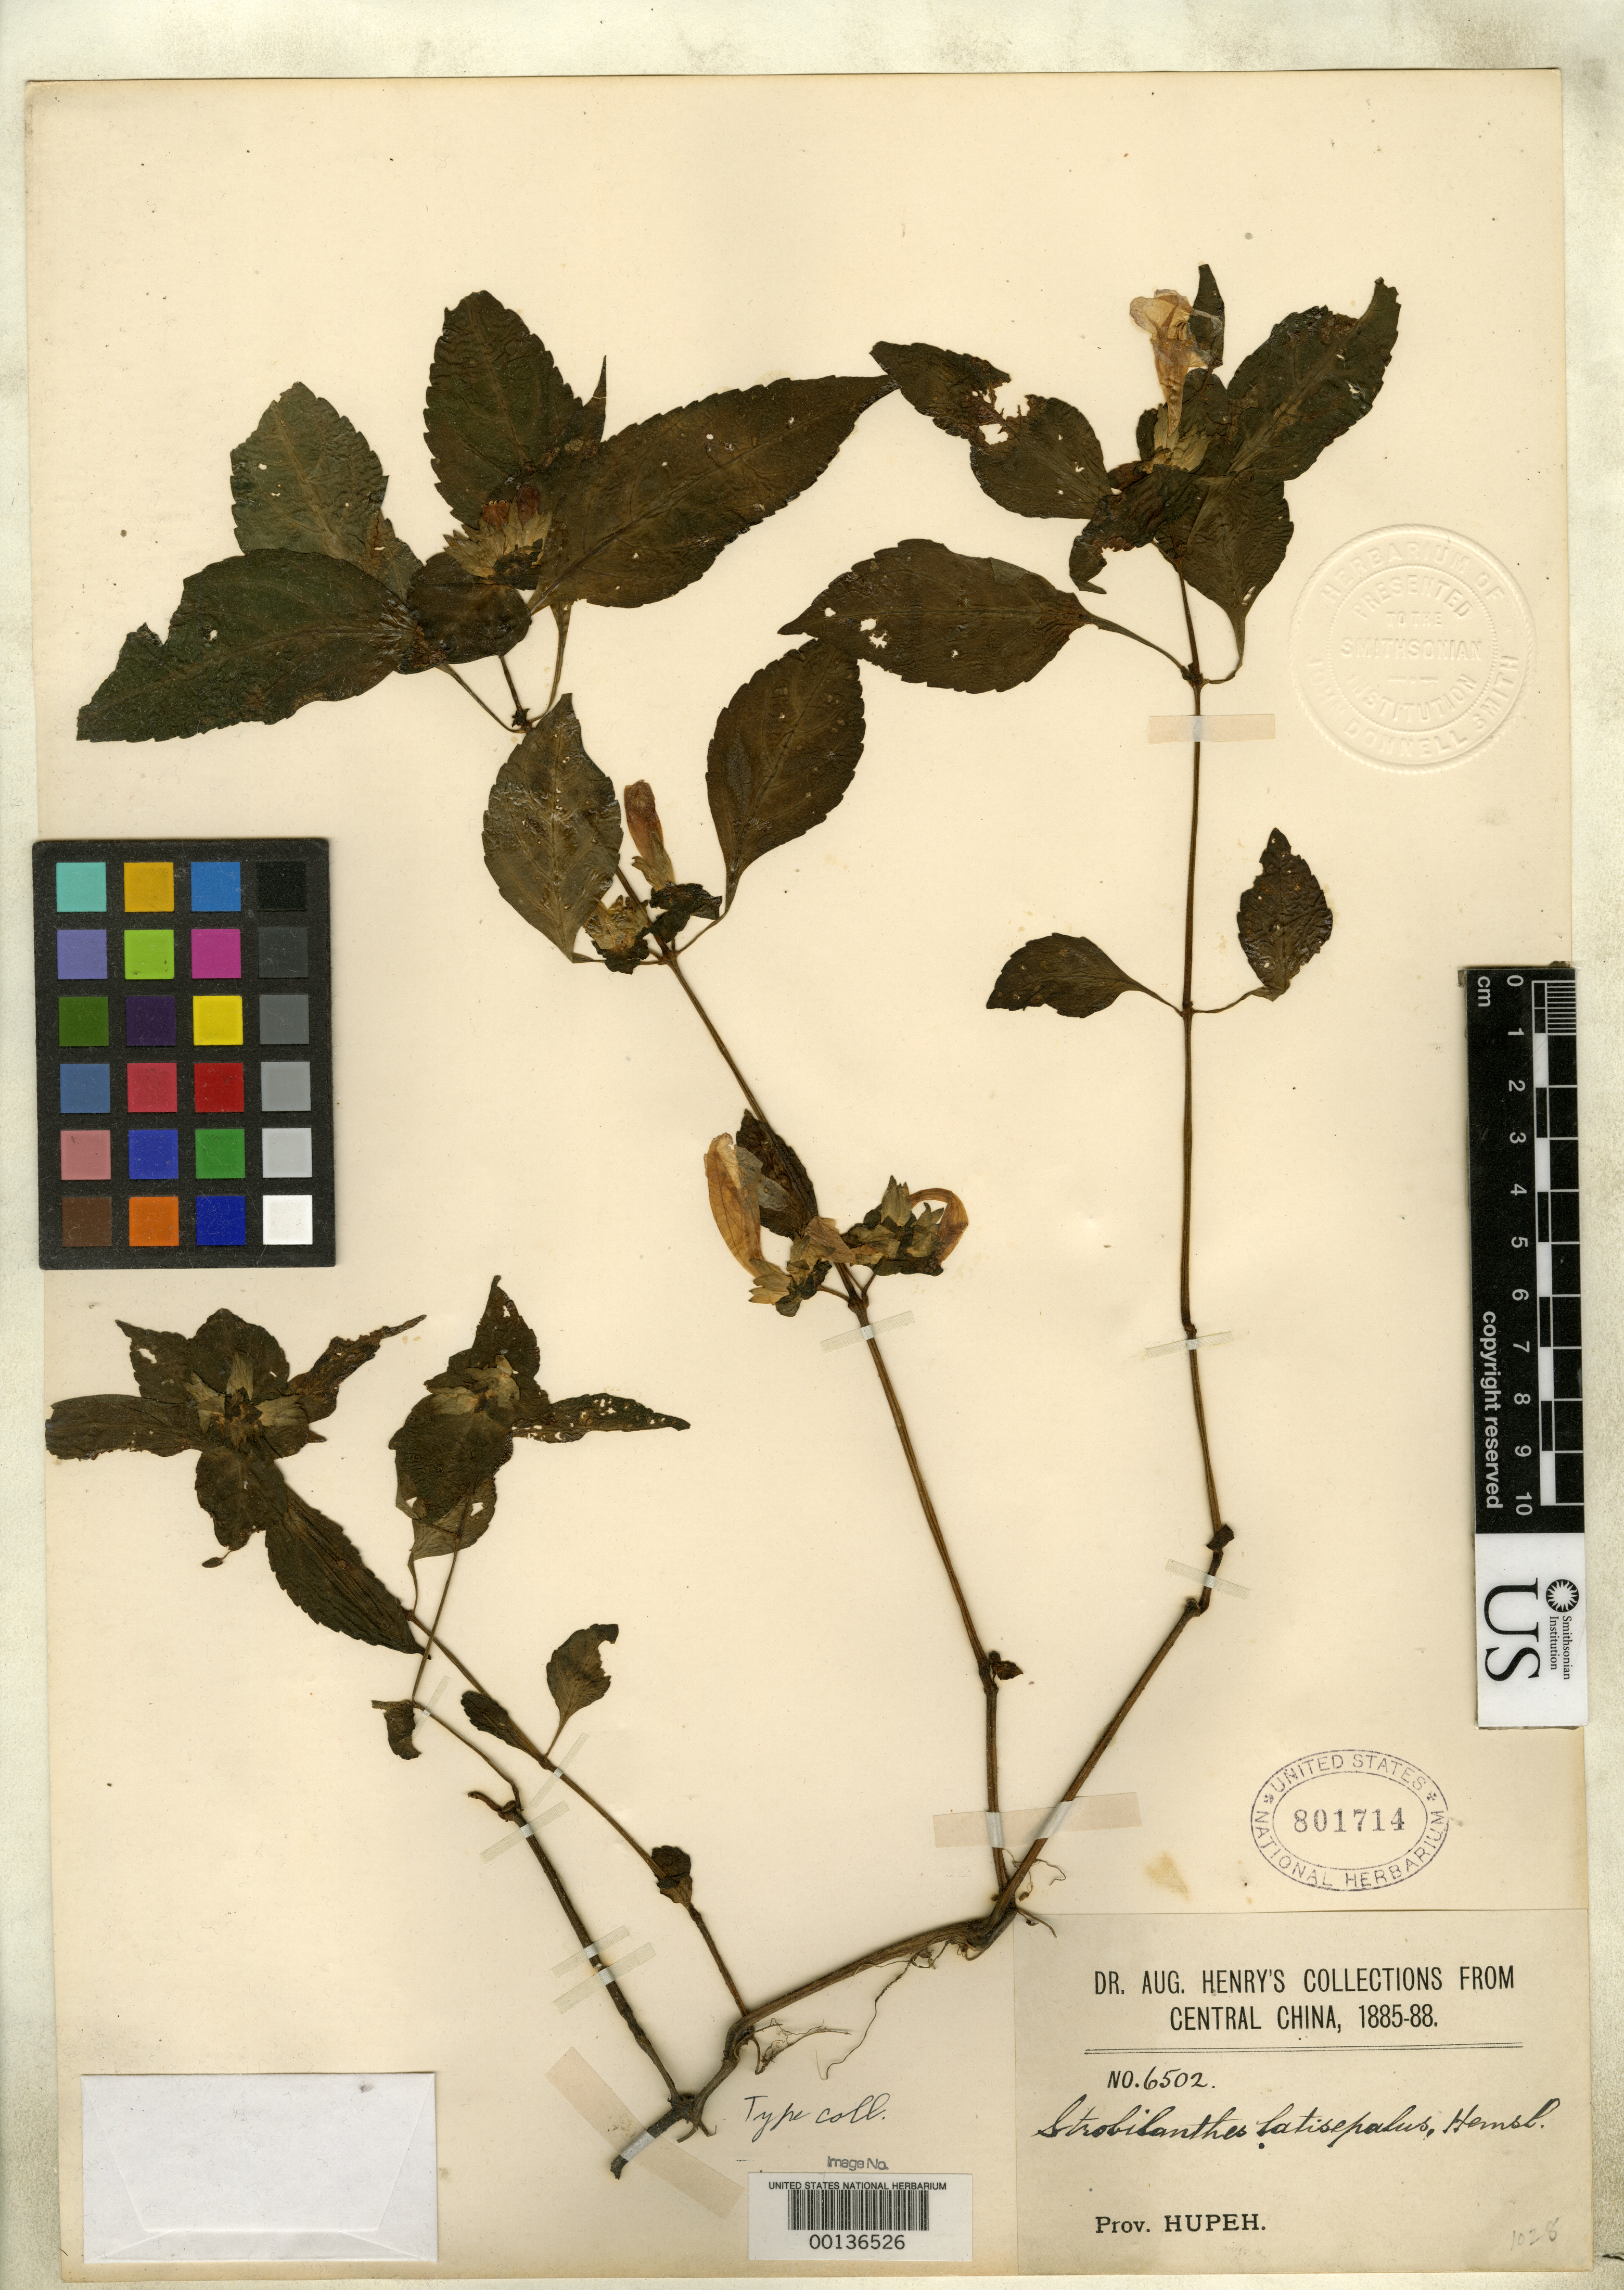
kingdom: Plantae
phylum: Tracheophyta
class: Magnoliopsida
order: Lamiales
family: Acanthaceae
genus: Strobilanthes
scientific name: Strobilanthes latisepalus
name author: Hemsl.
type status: Isotype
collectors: A. Henry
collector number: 6502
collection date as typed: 1885 to -- --- 1888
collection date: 1885/1888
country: China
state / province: Hubei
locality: Hsingshan.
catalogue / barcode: US 801714